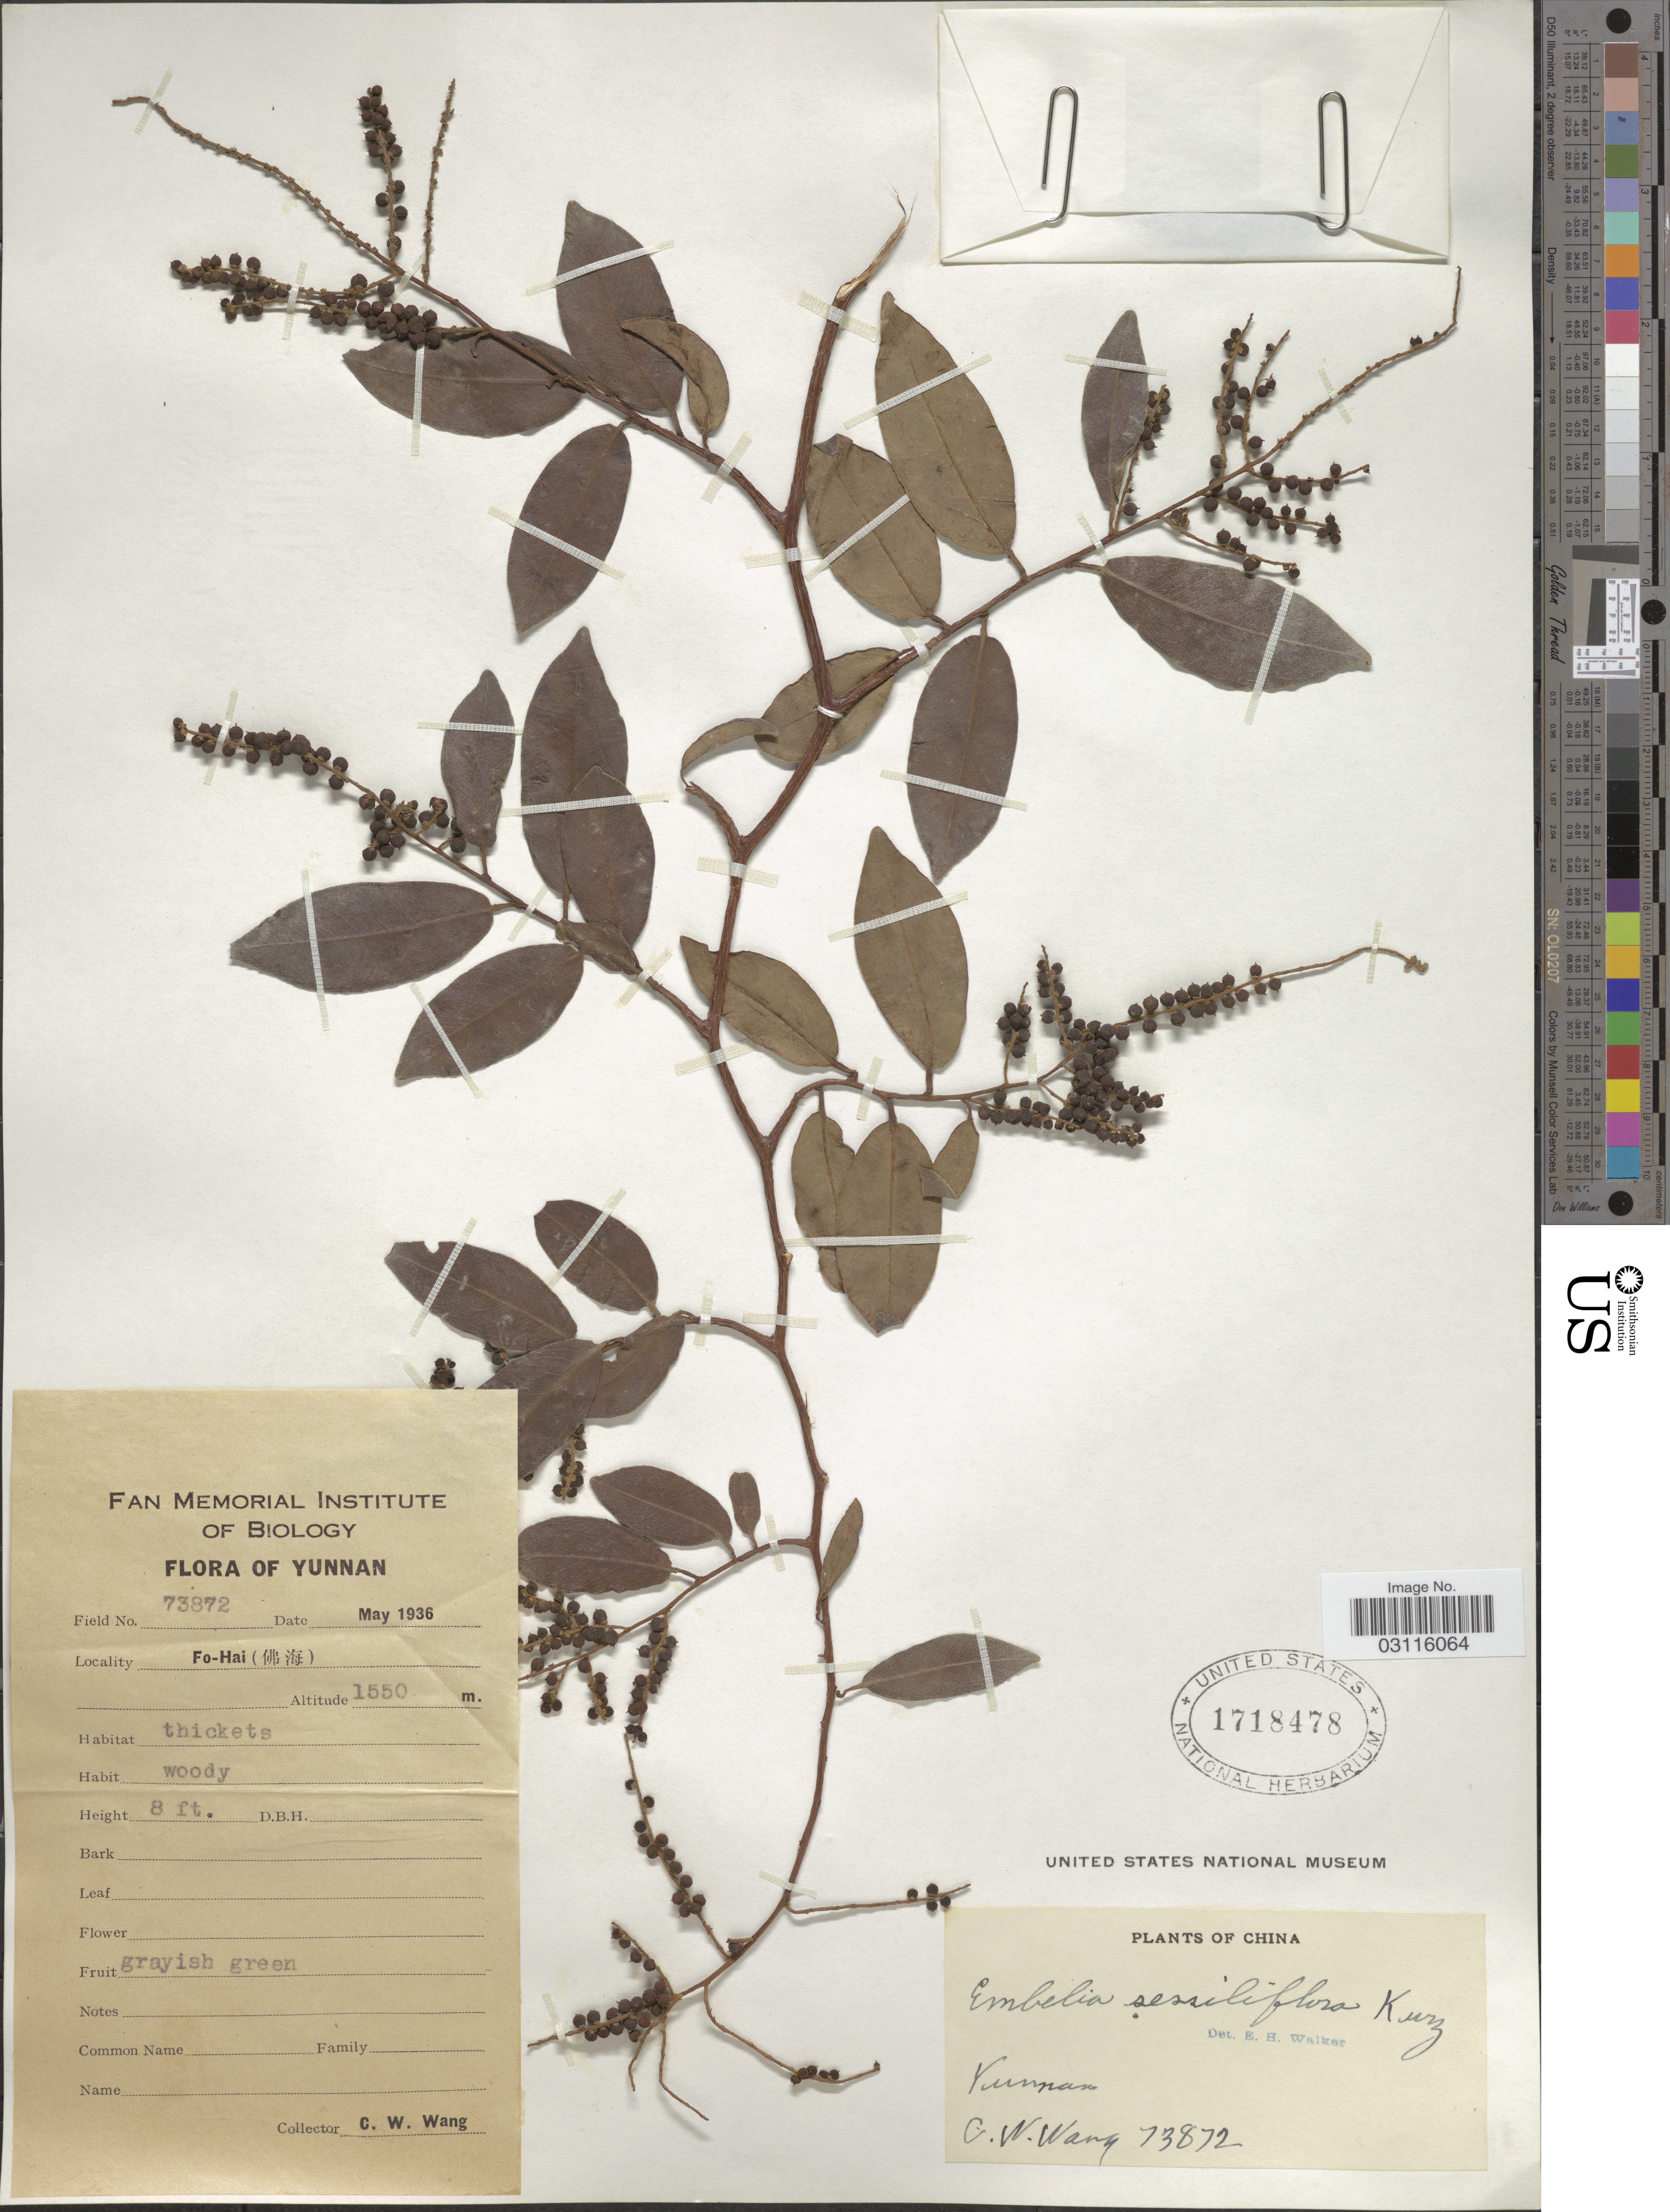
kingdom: Plantae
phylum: Tracheophyta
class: Magnoliopsida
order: Ericales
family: Primulaceae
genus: Embelia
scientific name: Embelia sessiliflora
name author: Kurz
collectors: C. W. Wang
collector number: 73872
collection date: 1936-05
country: China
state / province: Yunnan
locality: Fo-Hai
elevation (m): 1550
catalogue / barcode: US 1718478